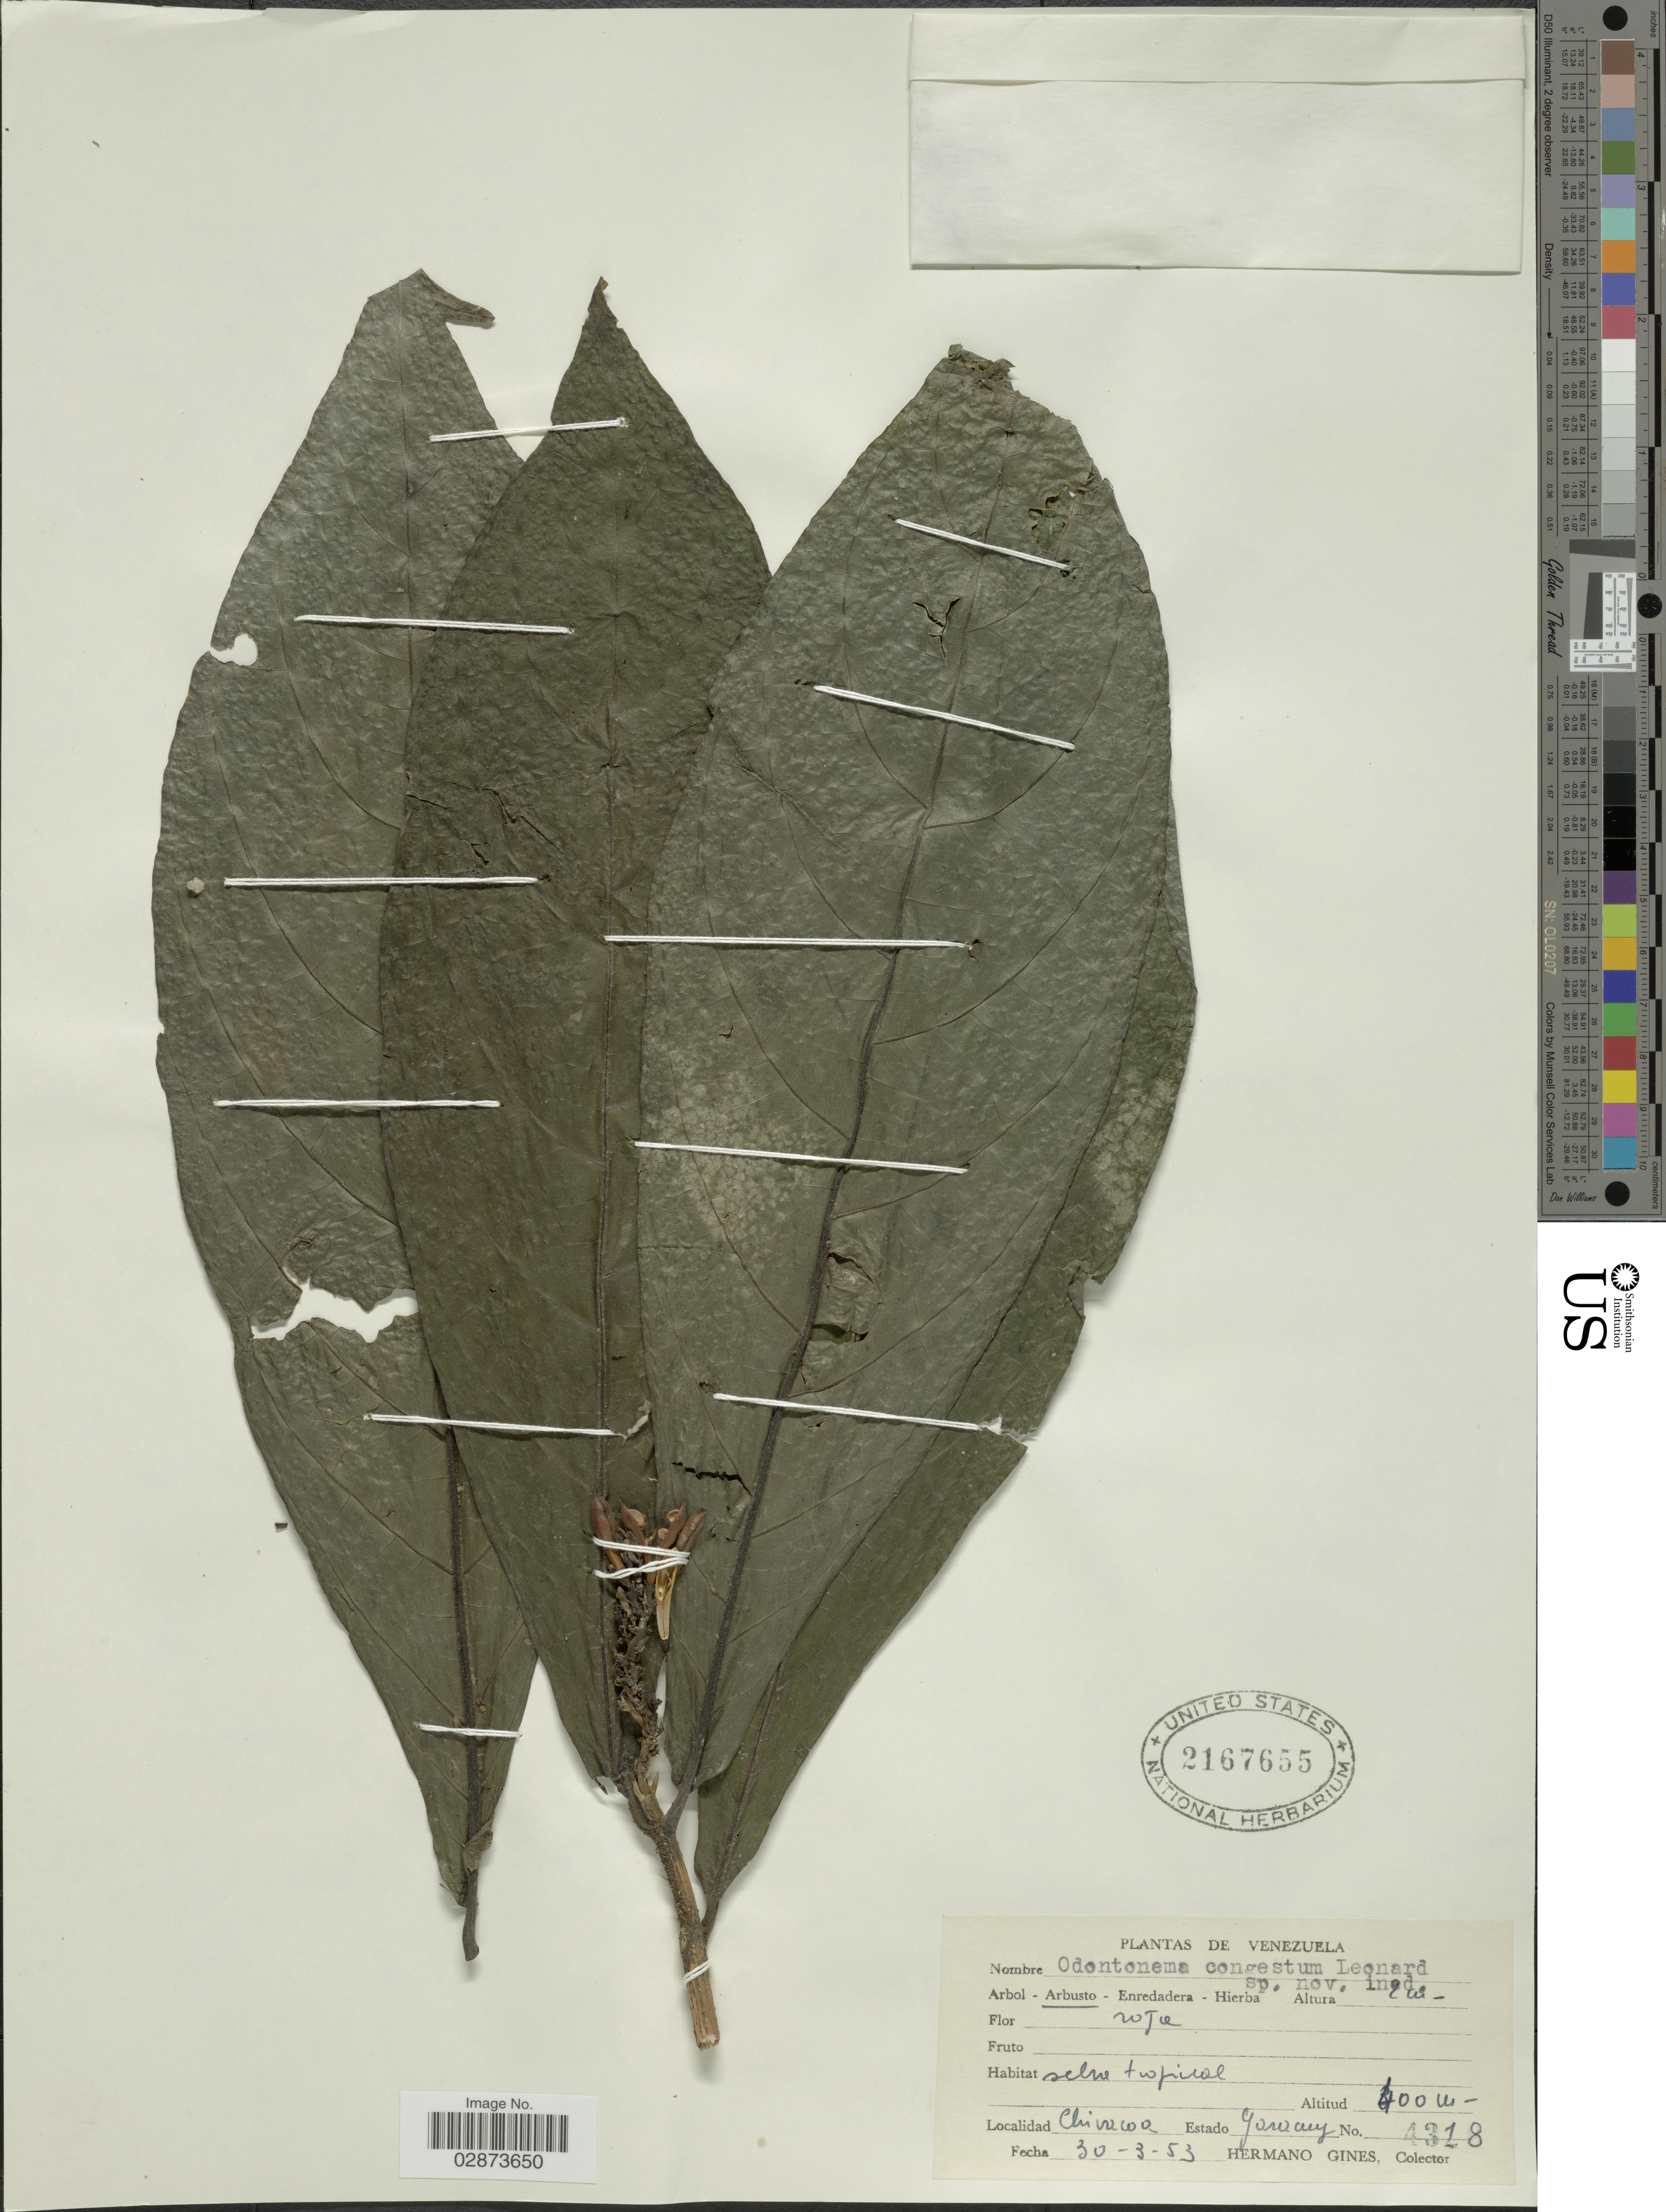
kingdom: Plantae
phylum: Tracheophyta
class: Magnoliopsida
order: Lamiales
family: Acanthaceae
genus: Odontonema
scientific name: Odontonema bracteolatum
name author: (Jacq.) Kuntze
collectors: Bro. Gines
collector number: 4318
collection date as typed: Transcribed d/m/y: 30/3/53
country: Venezuela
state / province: Yaracuy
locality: Chivacoa. Estado Yaracuy.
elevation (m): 400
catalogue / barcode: US 2167655